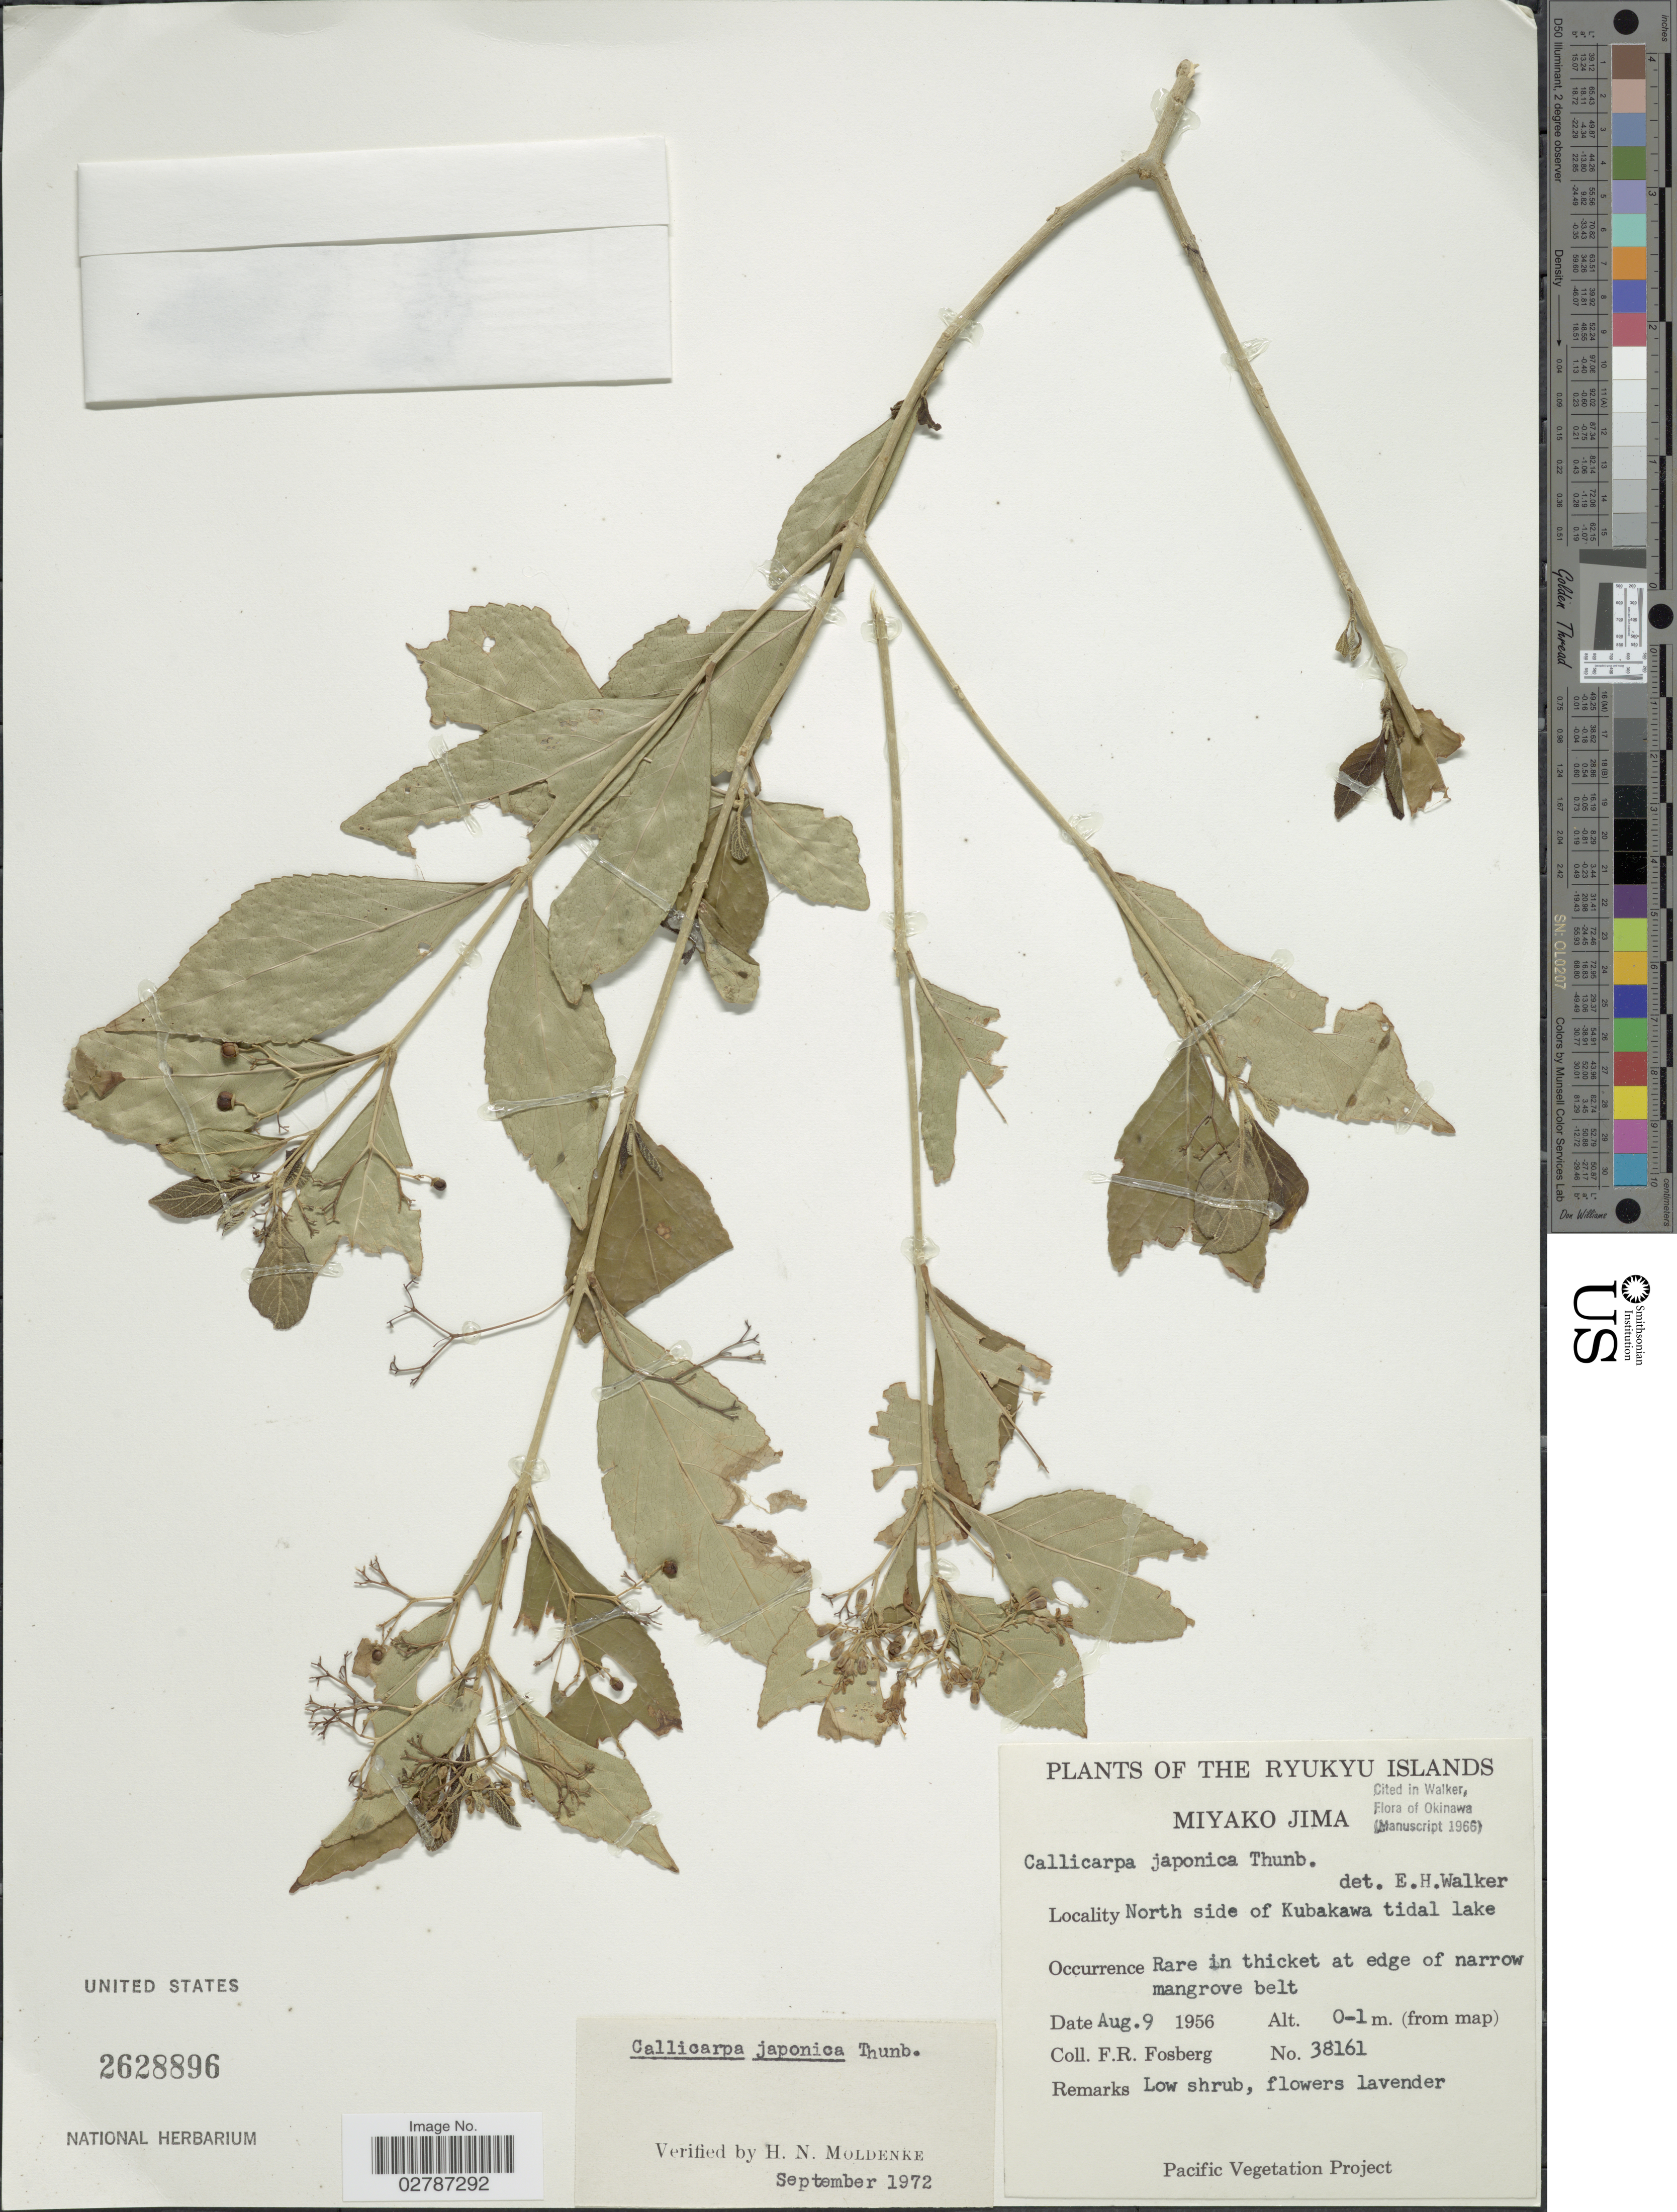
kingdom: Plantae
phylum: Tracheophyta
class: Magnoliopsida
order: Lamiales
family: Lamiaceae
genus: Callicarpa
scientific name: Callicarpa japonica var. japonica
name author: Thunb.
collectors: F. R. Fosberg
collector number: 38161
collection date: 1956-08-09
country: Japan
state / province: Okinawa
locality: Ryukyu Islands. Miyako Jima. North side of Kubakawa tidal lake.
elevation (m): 0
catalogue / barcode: US 2628896